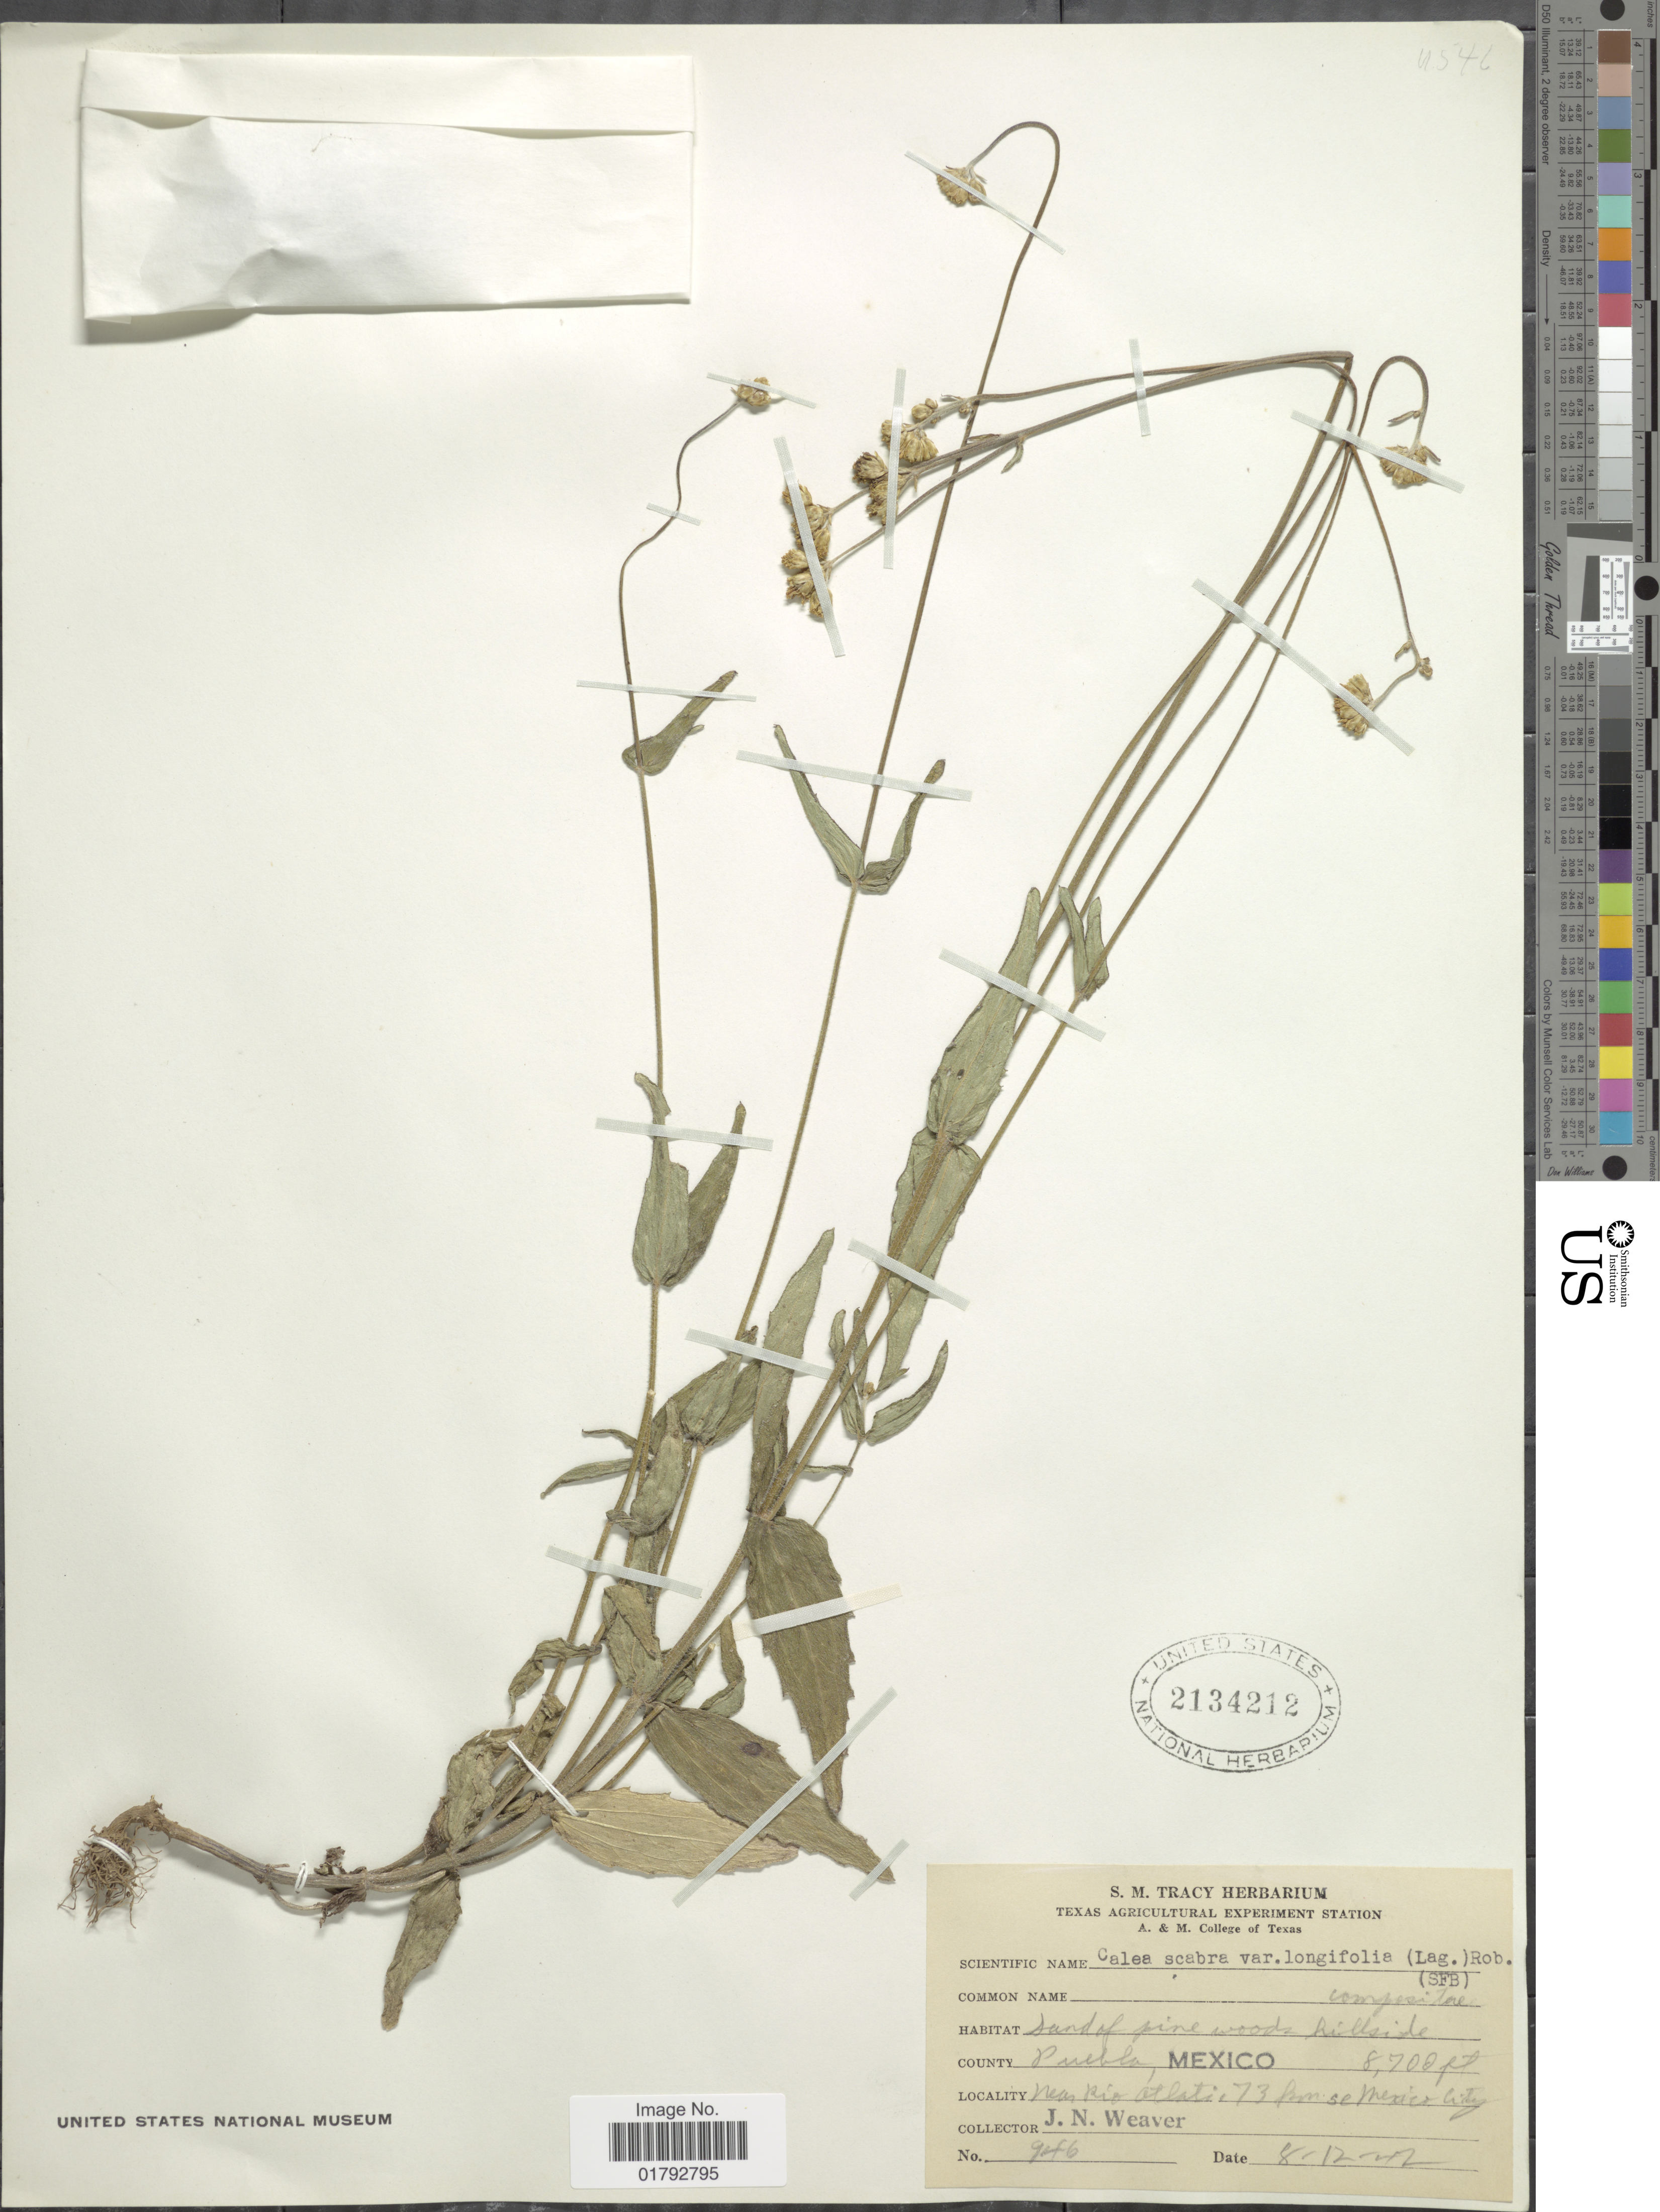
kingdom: Plantae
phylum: Tracheophyta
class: Magnoliopsida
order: Asterales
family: Asteraceae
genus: Alloispermum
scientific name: Alloispermum scabrum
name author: (Lag.) H. Rob.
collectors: J. N. Weaver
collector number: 946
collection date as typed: Transcribed d/m/y: 8/12/42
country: Mexico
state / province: Puebla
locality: Puebla, Mexico. Near Rio Atlatic; 73 km Se Mexico City.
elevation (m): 2652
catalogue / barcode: US 2134212